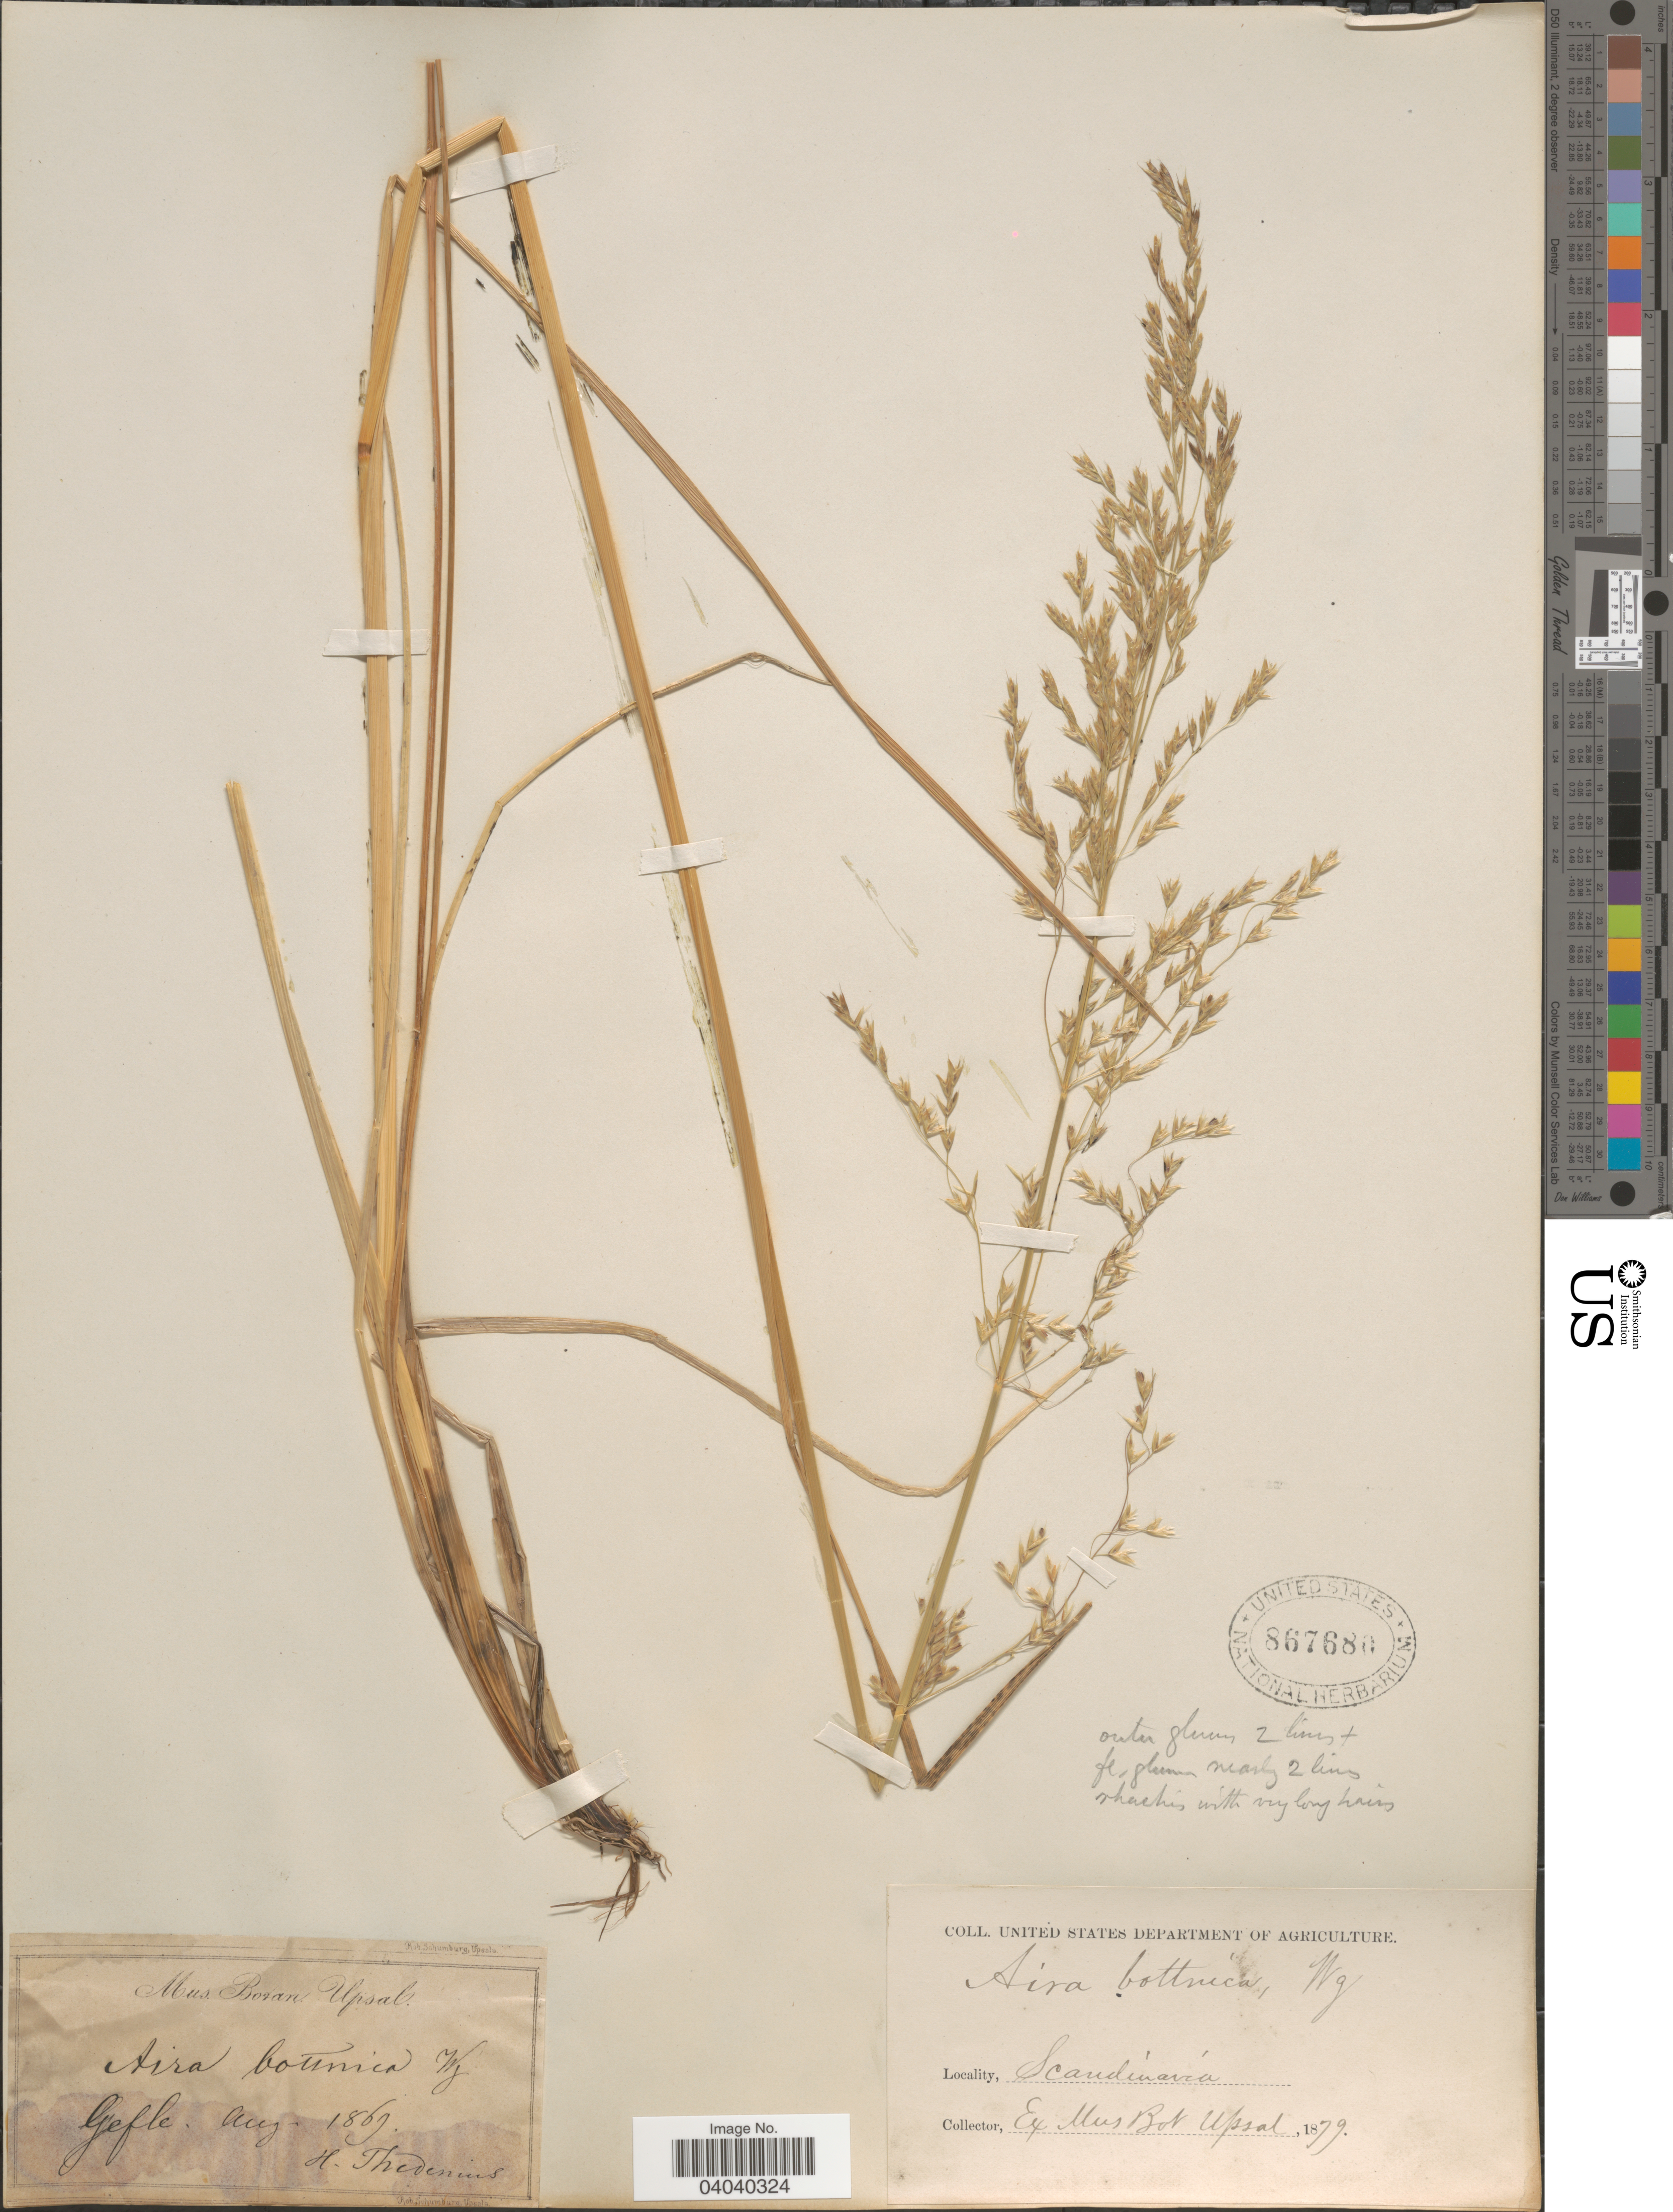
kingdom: Plantae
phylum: Tracheophyta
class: Liliopsida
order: Poales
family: Poaceae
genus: Deschampsia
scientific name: Deschampsia bottnica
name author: (Wahlenb.) Trin.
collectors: H. Thedenius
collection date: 1869-08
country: Sweden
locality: Gefle. Scandinavia.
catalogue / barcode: US 867680